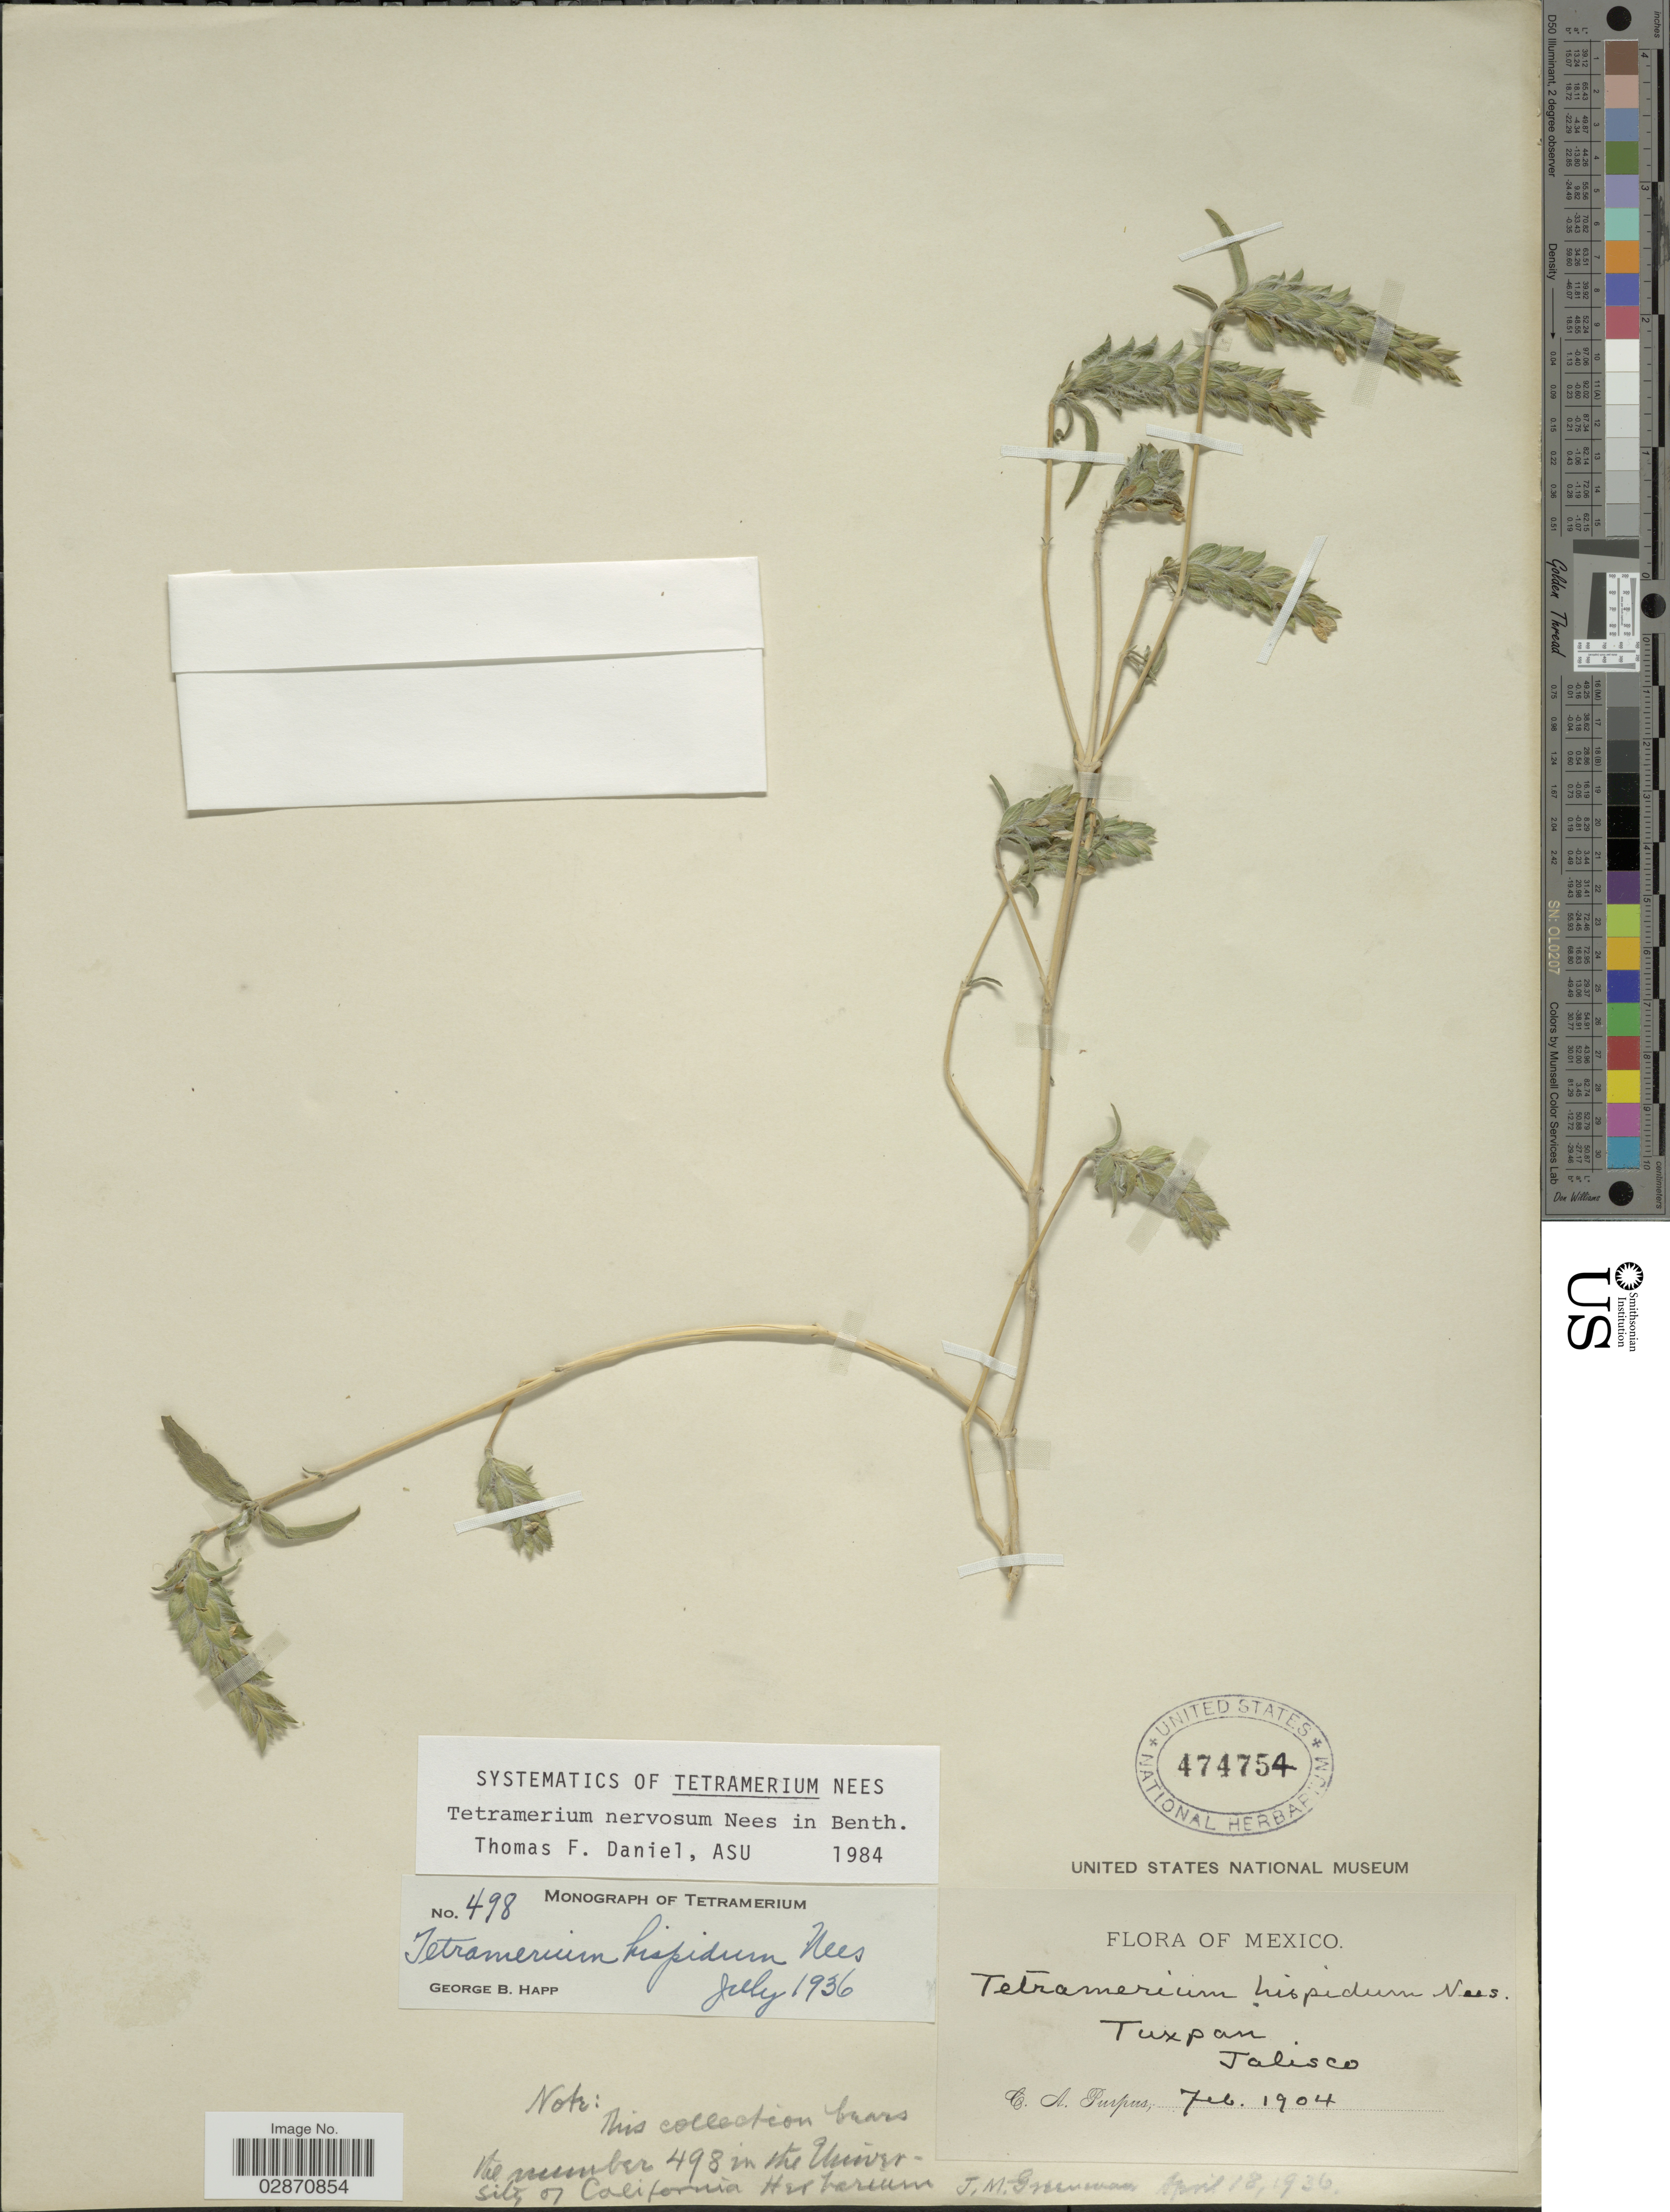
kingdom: Plantae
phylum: Tracheophyta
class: Magnoliopsida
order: Lamiales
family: Acanthaceae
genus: Tetramerium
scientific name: Tetramerium nervosum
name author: Nees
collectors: C. A. Purpus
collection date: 1904-02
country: Mexico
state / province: Jalisco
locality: Tuxpan.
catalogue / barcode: US 474754